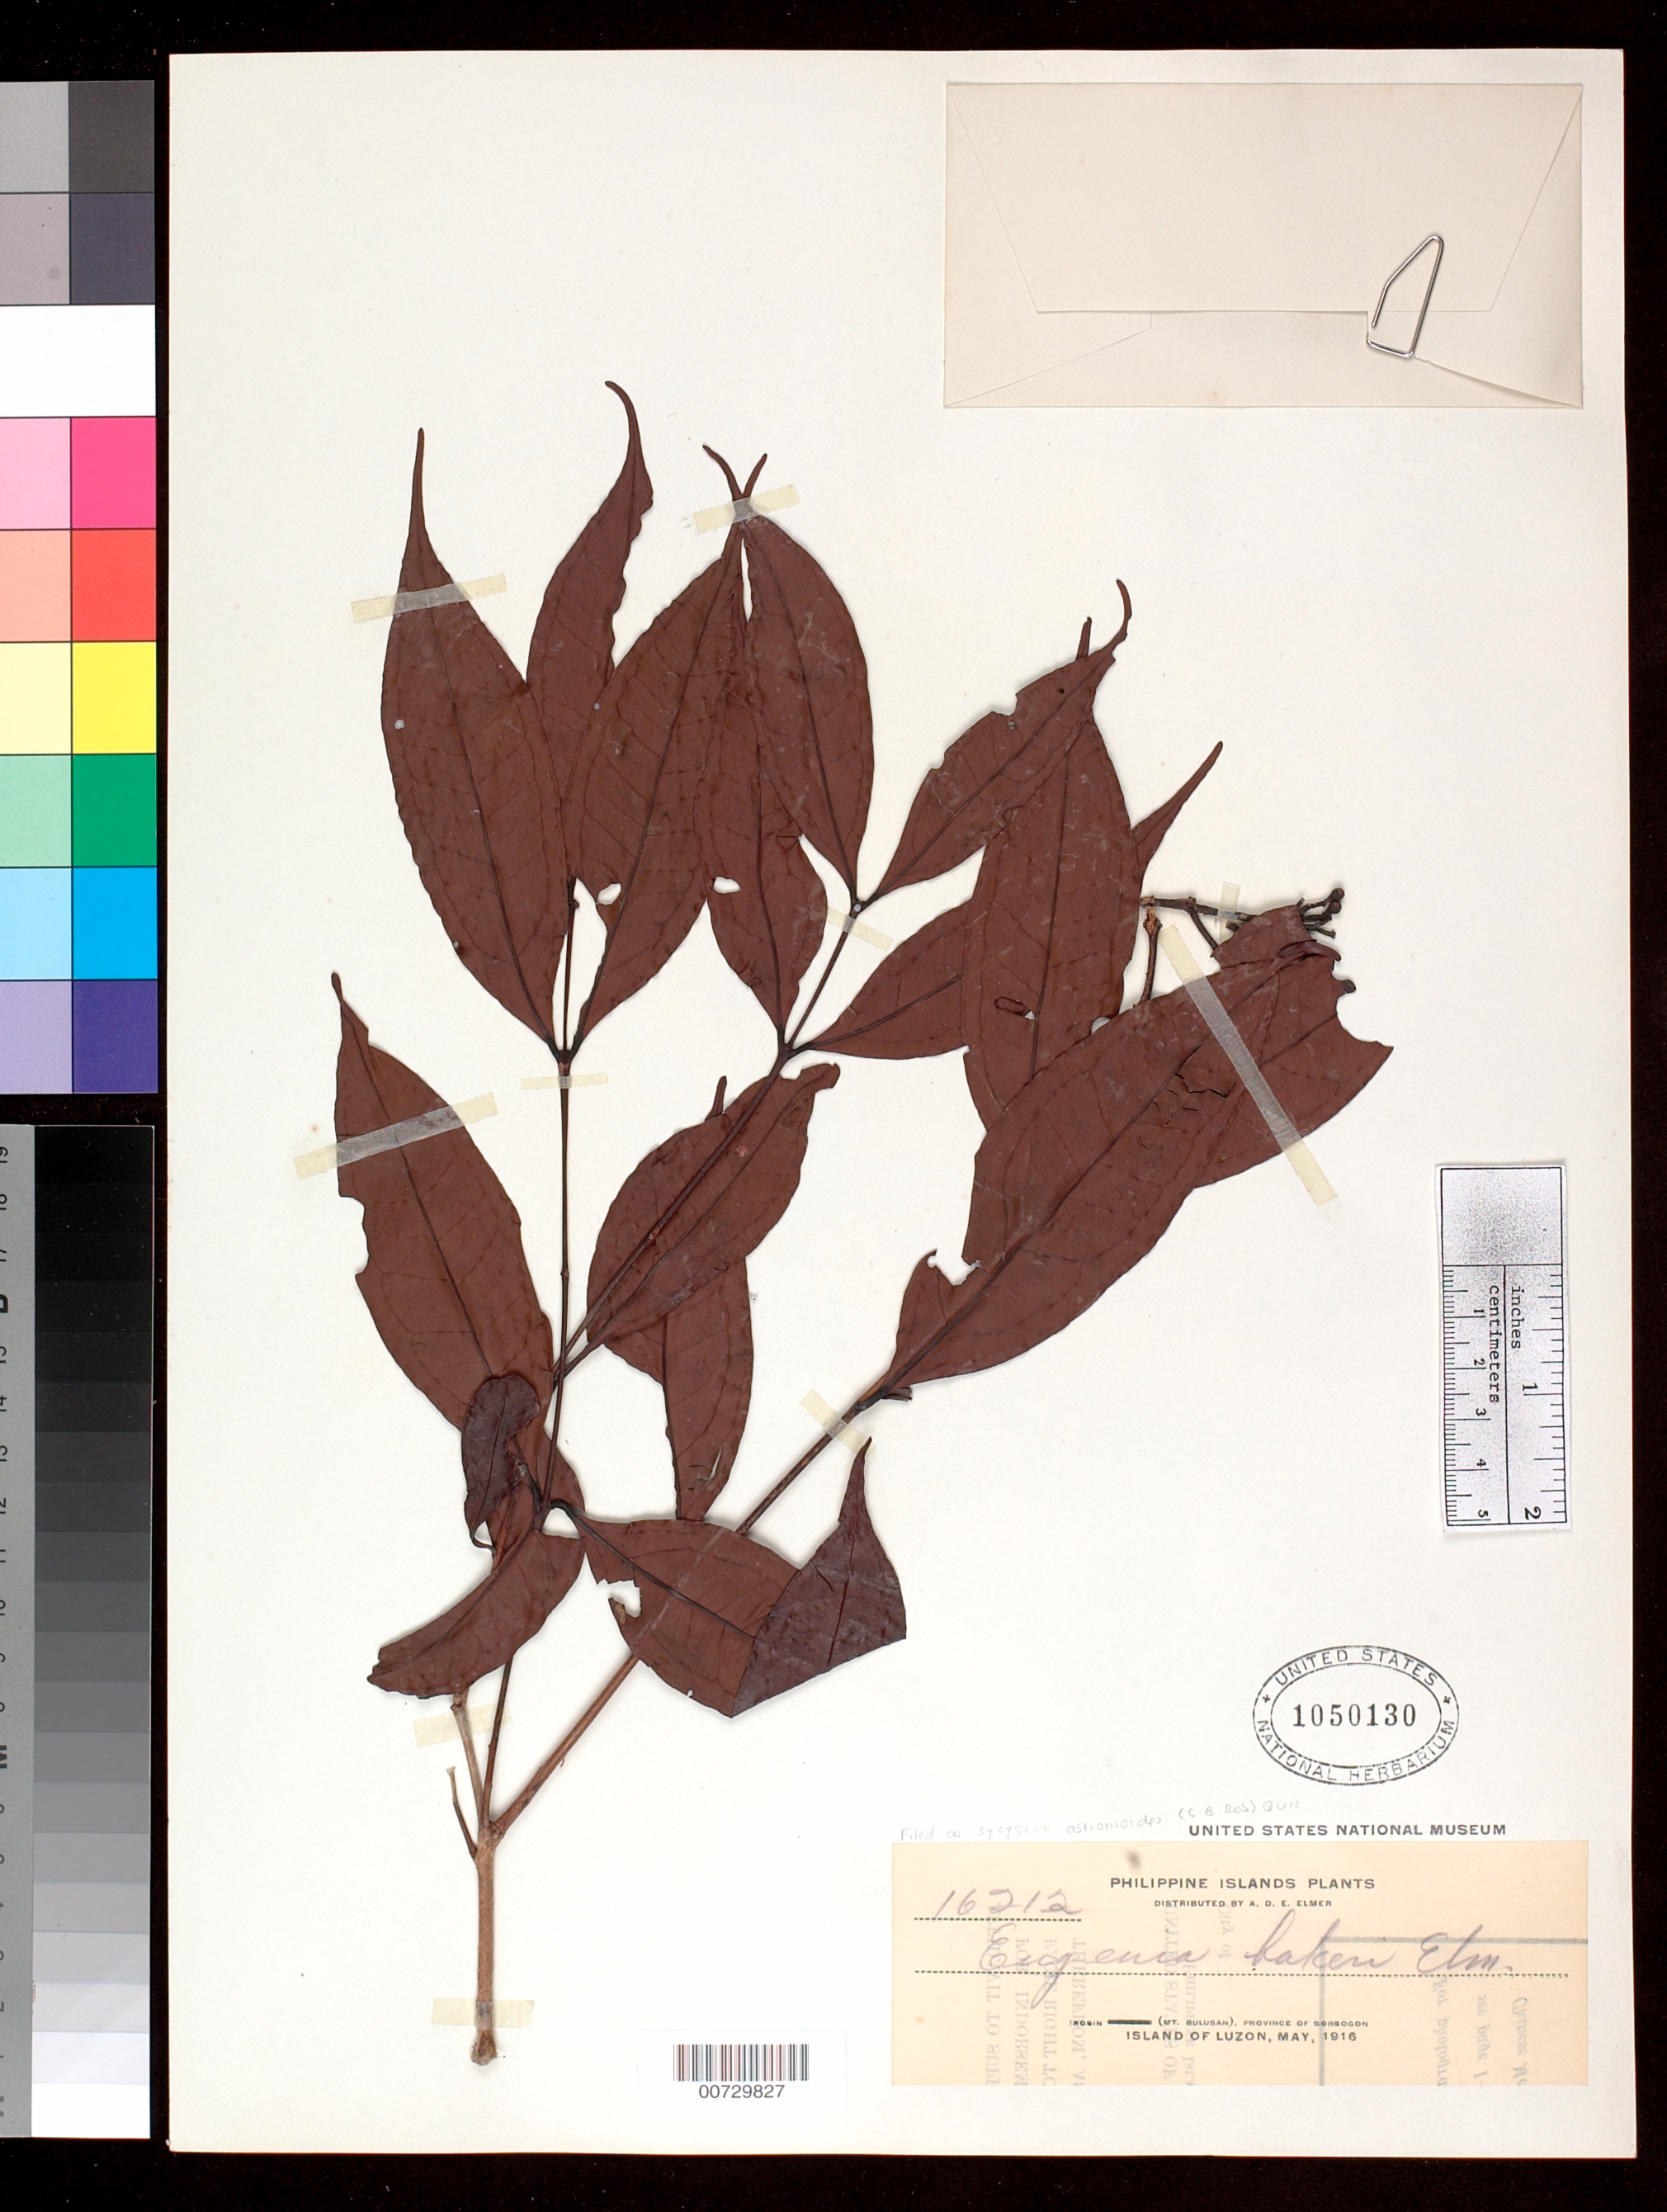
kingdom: Plantae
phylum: Tracheophyta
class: Magnoliopsida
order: Myrtales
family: Myrtaceae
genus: Syzygium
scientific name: Syzygium astronioides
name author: (C.B. Rob.) Merr.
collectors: A. D. E. Elmer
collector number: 16212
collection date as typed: May 1916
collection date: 1916-05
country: Philippines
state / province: Bicol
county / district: Sorsogon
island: Luzon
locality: Irosin (Mt. Bulusan), Province of Sorsogon, Island of Luzon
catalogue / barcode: US 1050130